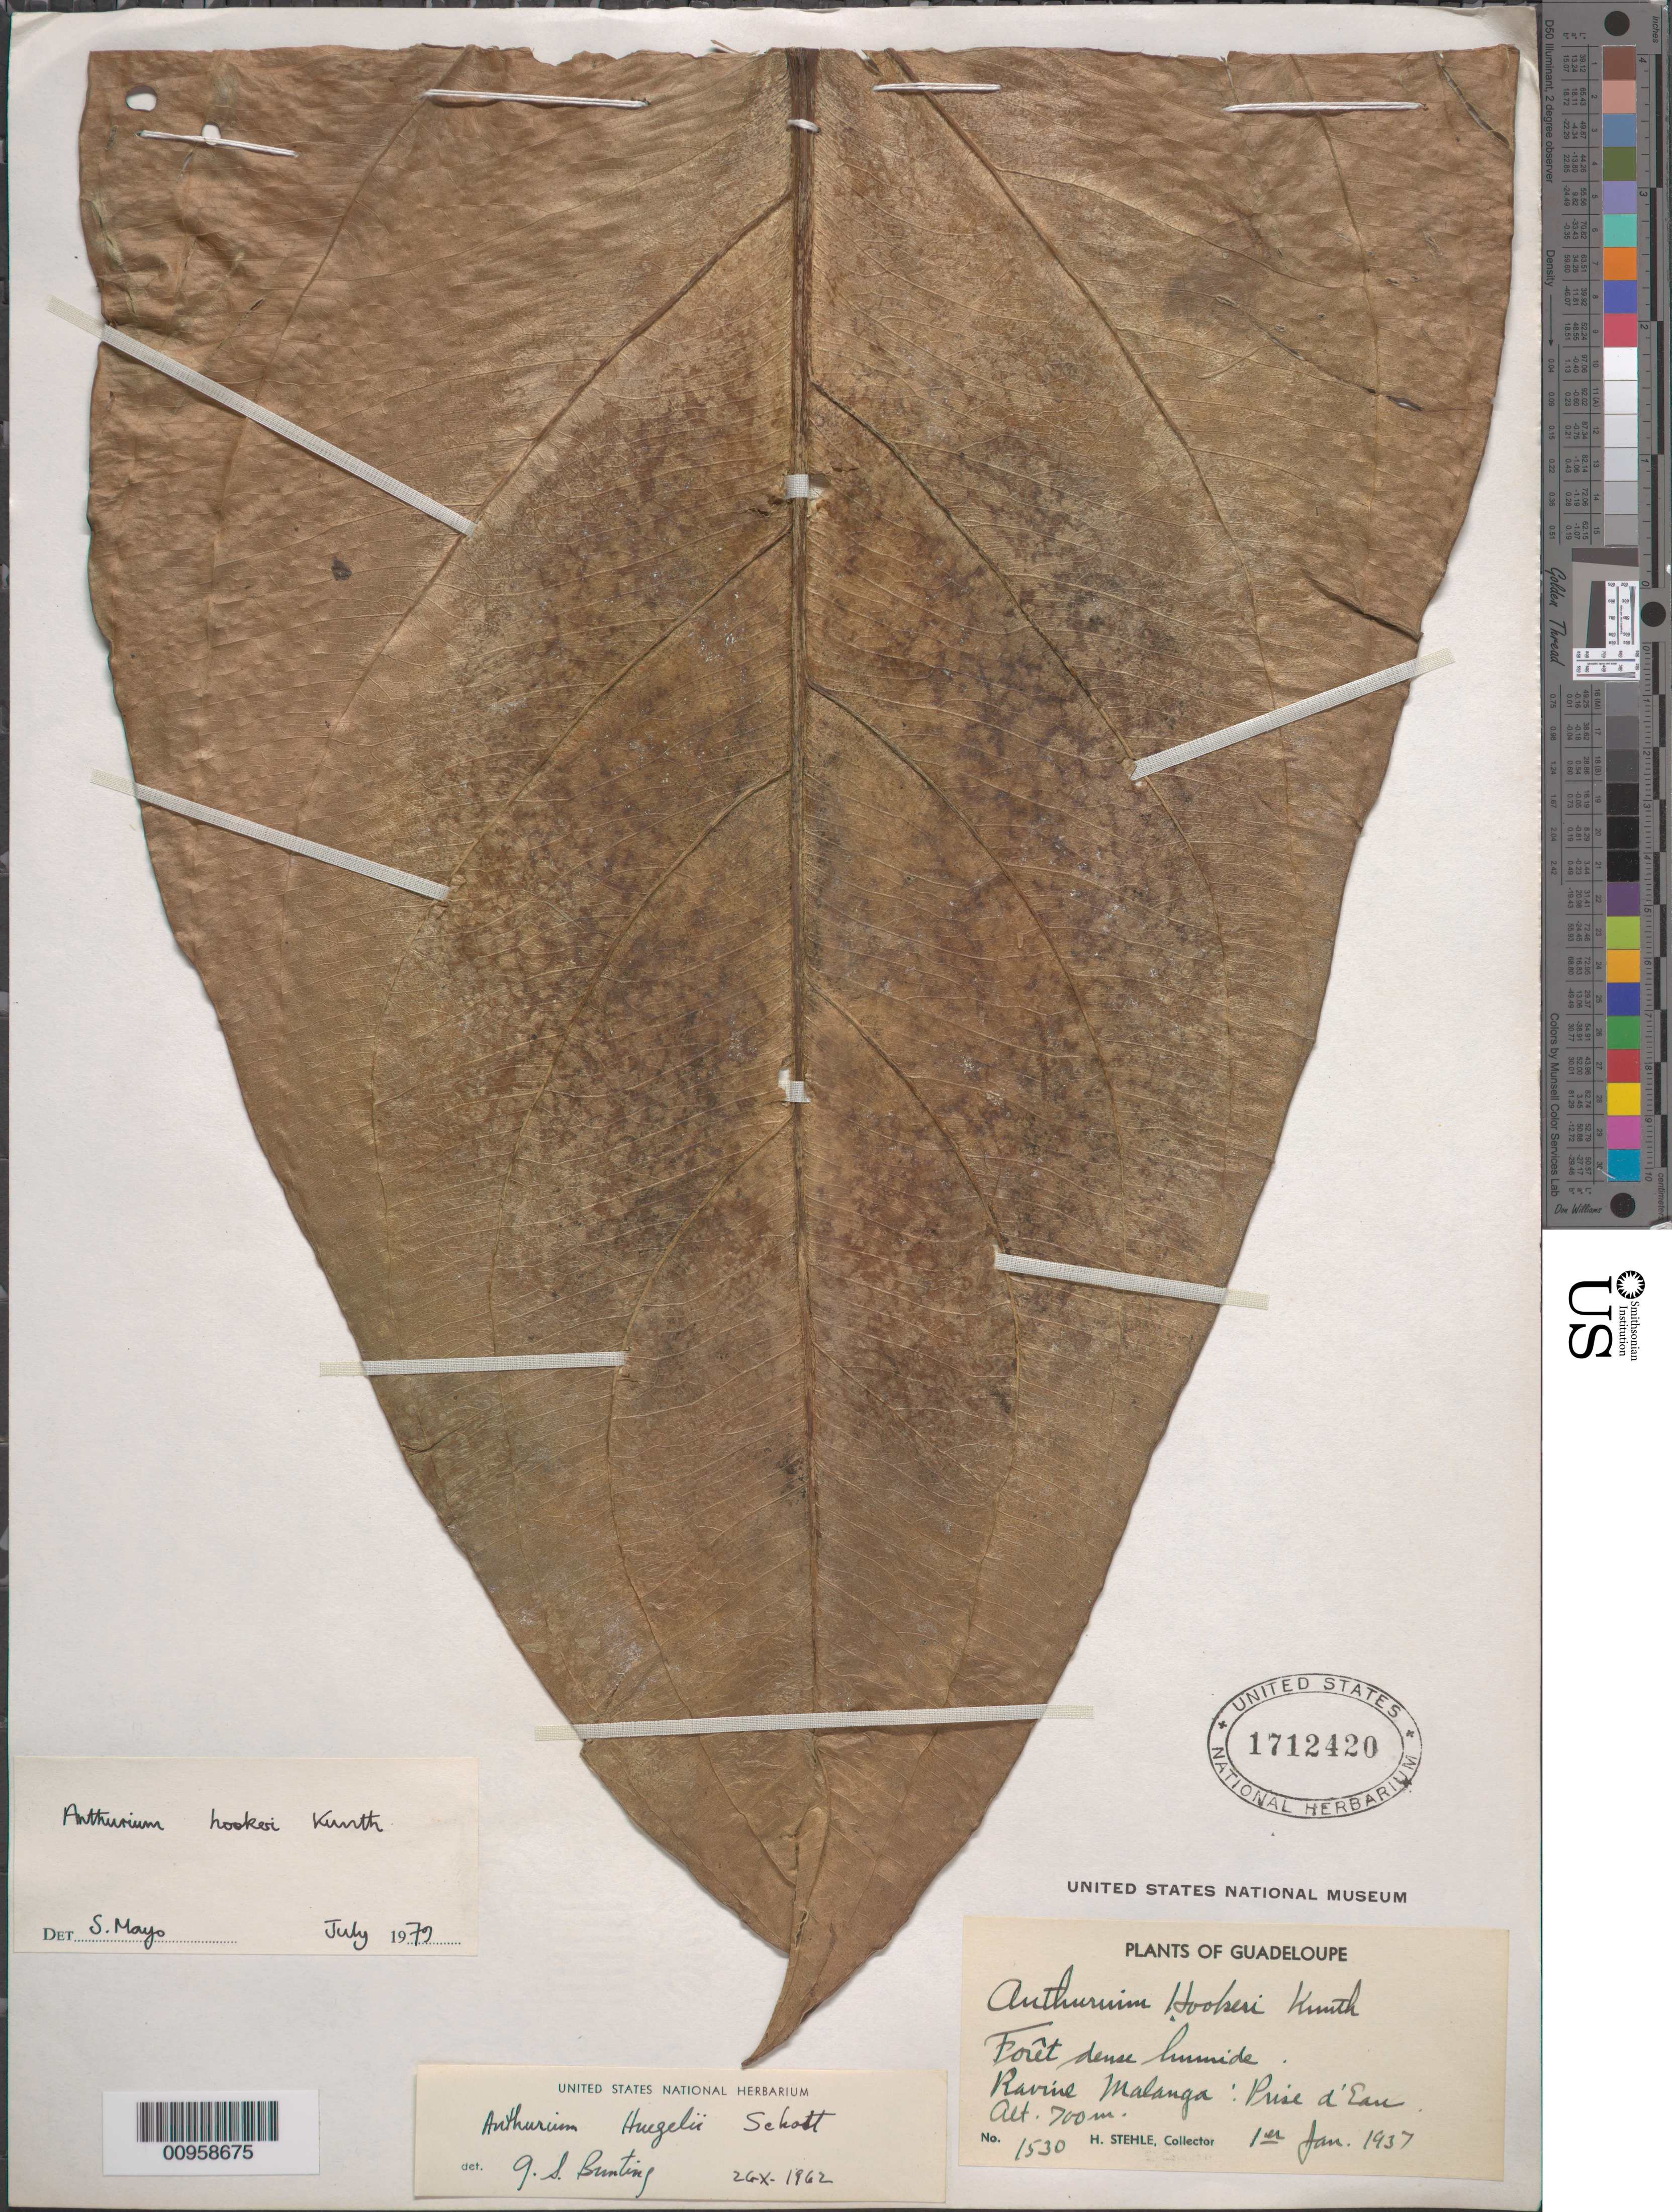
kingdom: Plantae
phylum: Tracheophyta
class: Liliopsida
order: Alismatales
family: Araceae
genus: Anthurium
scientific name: Anthurium hookeri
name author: Kunth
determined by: Mayo, S.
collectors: H. Stehlé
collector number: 1530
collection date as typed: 01 Jan 1937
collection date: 1937-01-01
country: Guadeloupe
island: Basse Terre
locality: Ravine Malanga, Prise d'Eau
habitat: Fôret dense humide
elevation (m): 700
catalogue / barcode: US 1712420